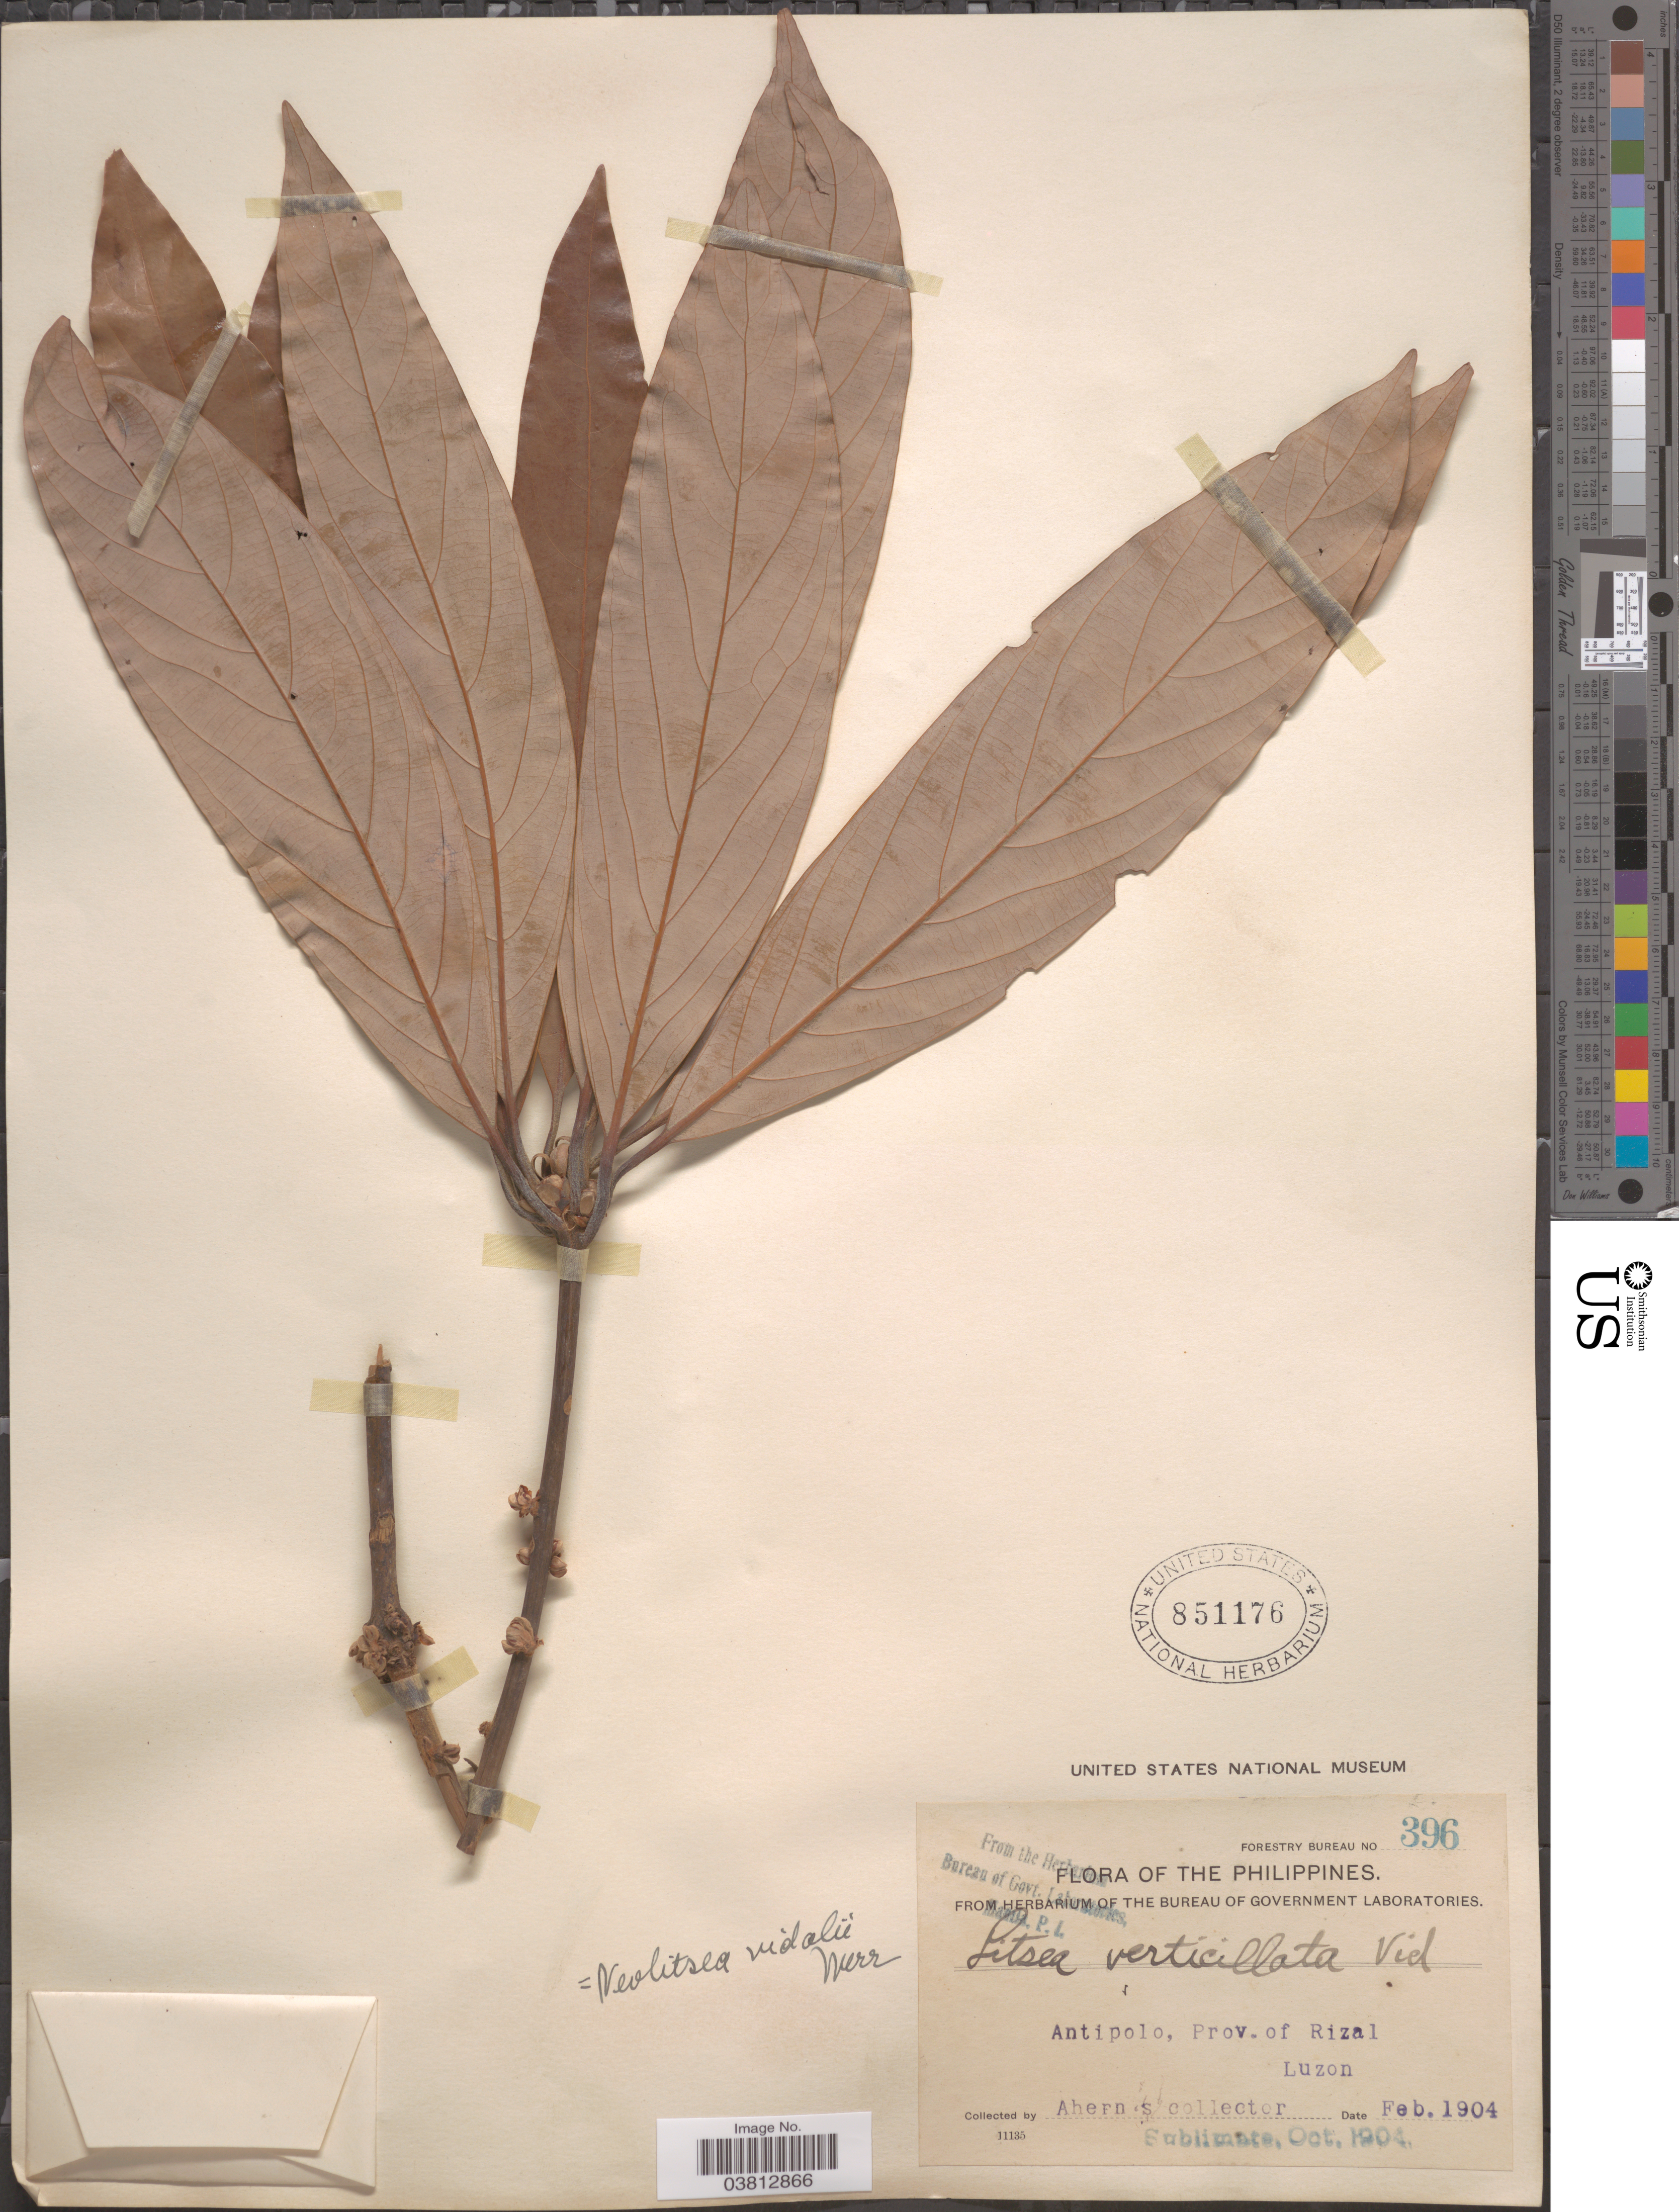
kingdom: Plantae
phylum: Tracheophyta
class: Magnoliopsida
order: Laurales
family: Lauraceae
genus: Neolitsea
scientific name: Neolitsea vidalii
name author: Merr.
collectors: Ahern's collector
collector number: Forestry Bureau 396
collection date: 1904-02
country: Philippines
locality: Antipolo, Prov. of Rizal, Luzon.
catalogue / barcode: US 851176